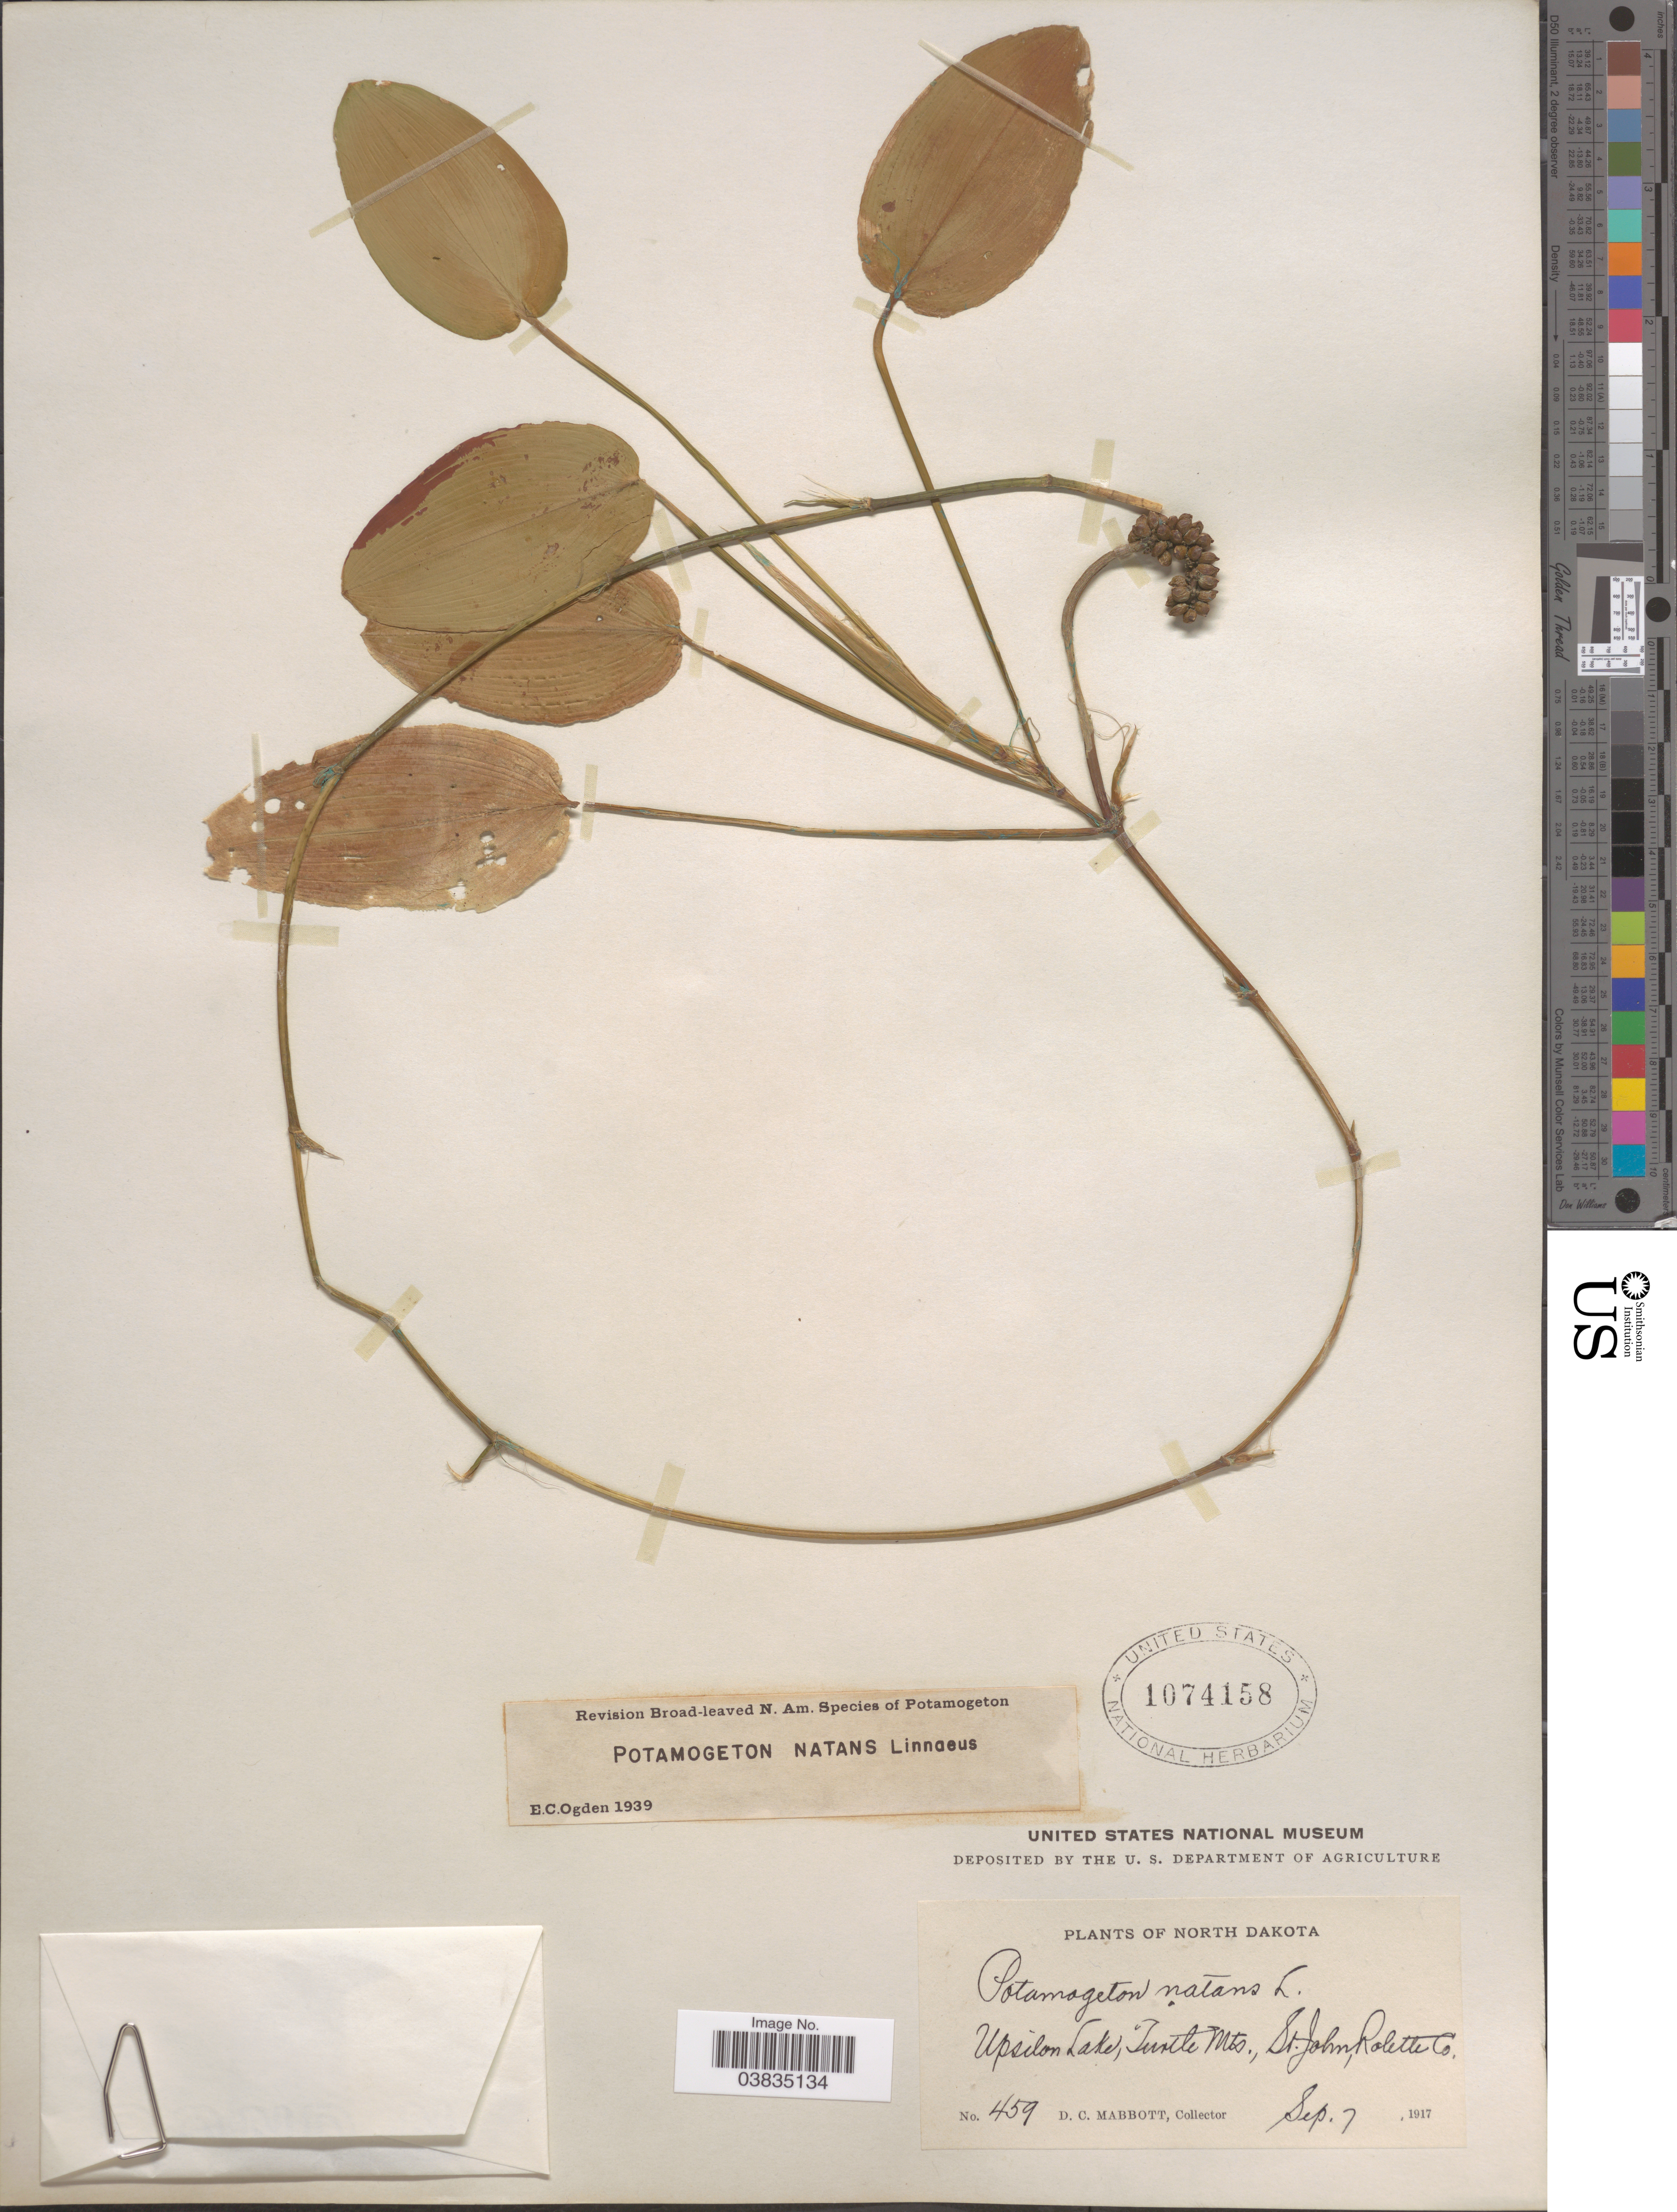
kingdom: Plantae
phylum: Tracheophyta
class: Liliopsida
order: Alismatales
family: Potamogetonaceae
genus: Potamogeton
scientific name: Potamogeton natans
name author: L.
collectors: D. Mabbott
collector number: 459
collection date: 1917-09-07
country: United States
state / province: North Dakota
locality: Upsilon Lake, Turtle Mts., St. John, Rolette Co.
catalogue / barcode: US 1074158